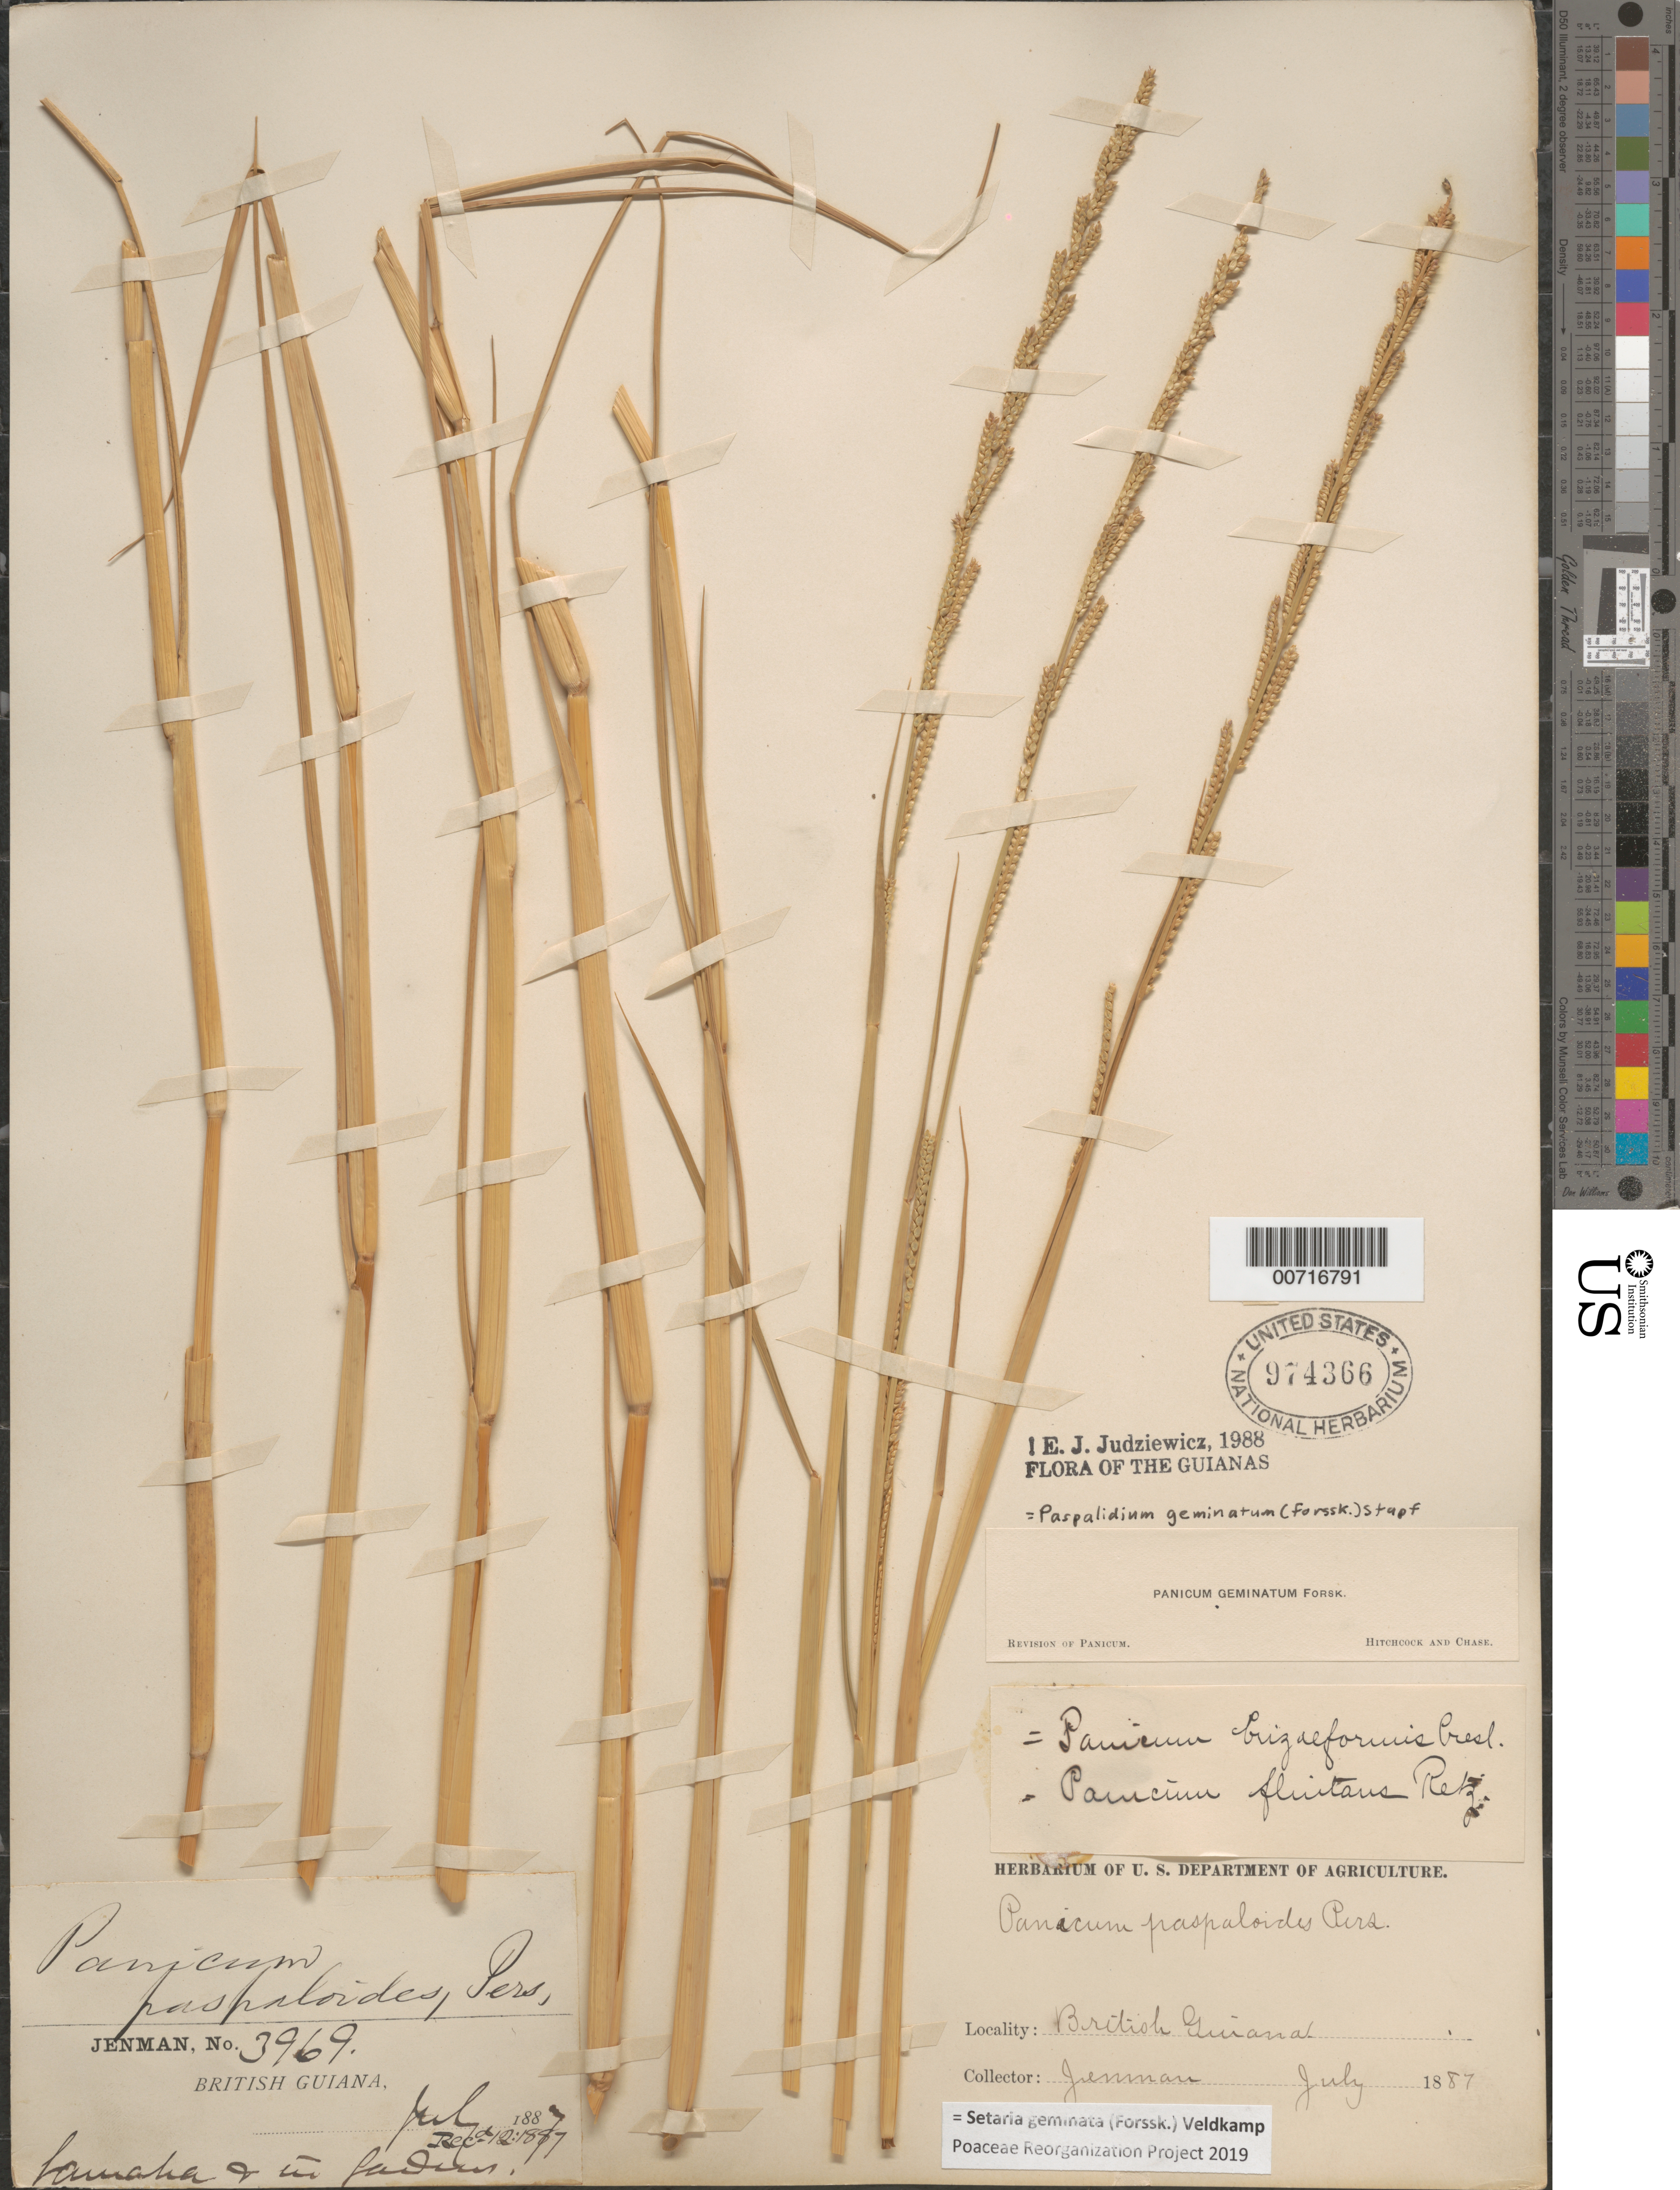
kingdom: Plantae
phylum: Tracheophyta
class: Liliopsida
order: Poales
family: Poaceae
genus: Setaria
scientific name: Setaria geminata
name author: (Forssk.) Veldkamp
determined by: Poaceae Reorganization Project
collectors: G. S. Jenman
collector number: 3969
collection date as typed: July 1887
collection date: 1887-07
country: Guyana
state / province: Demerara-Mahaica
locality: Lamaha Canal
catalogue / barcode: US 974366